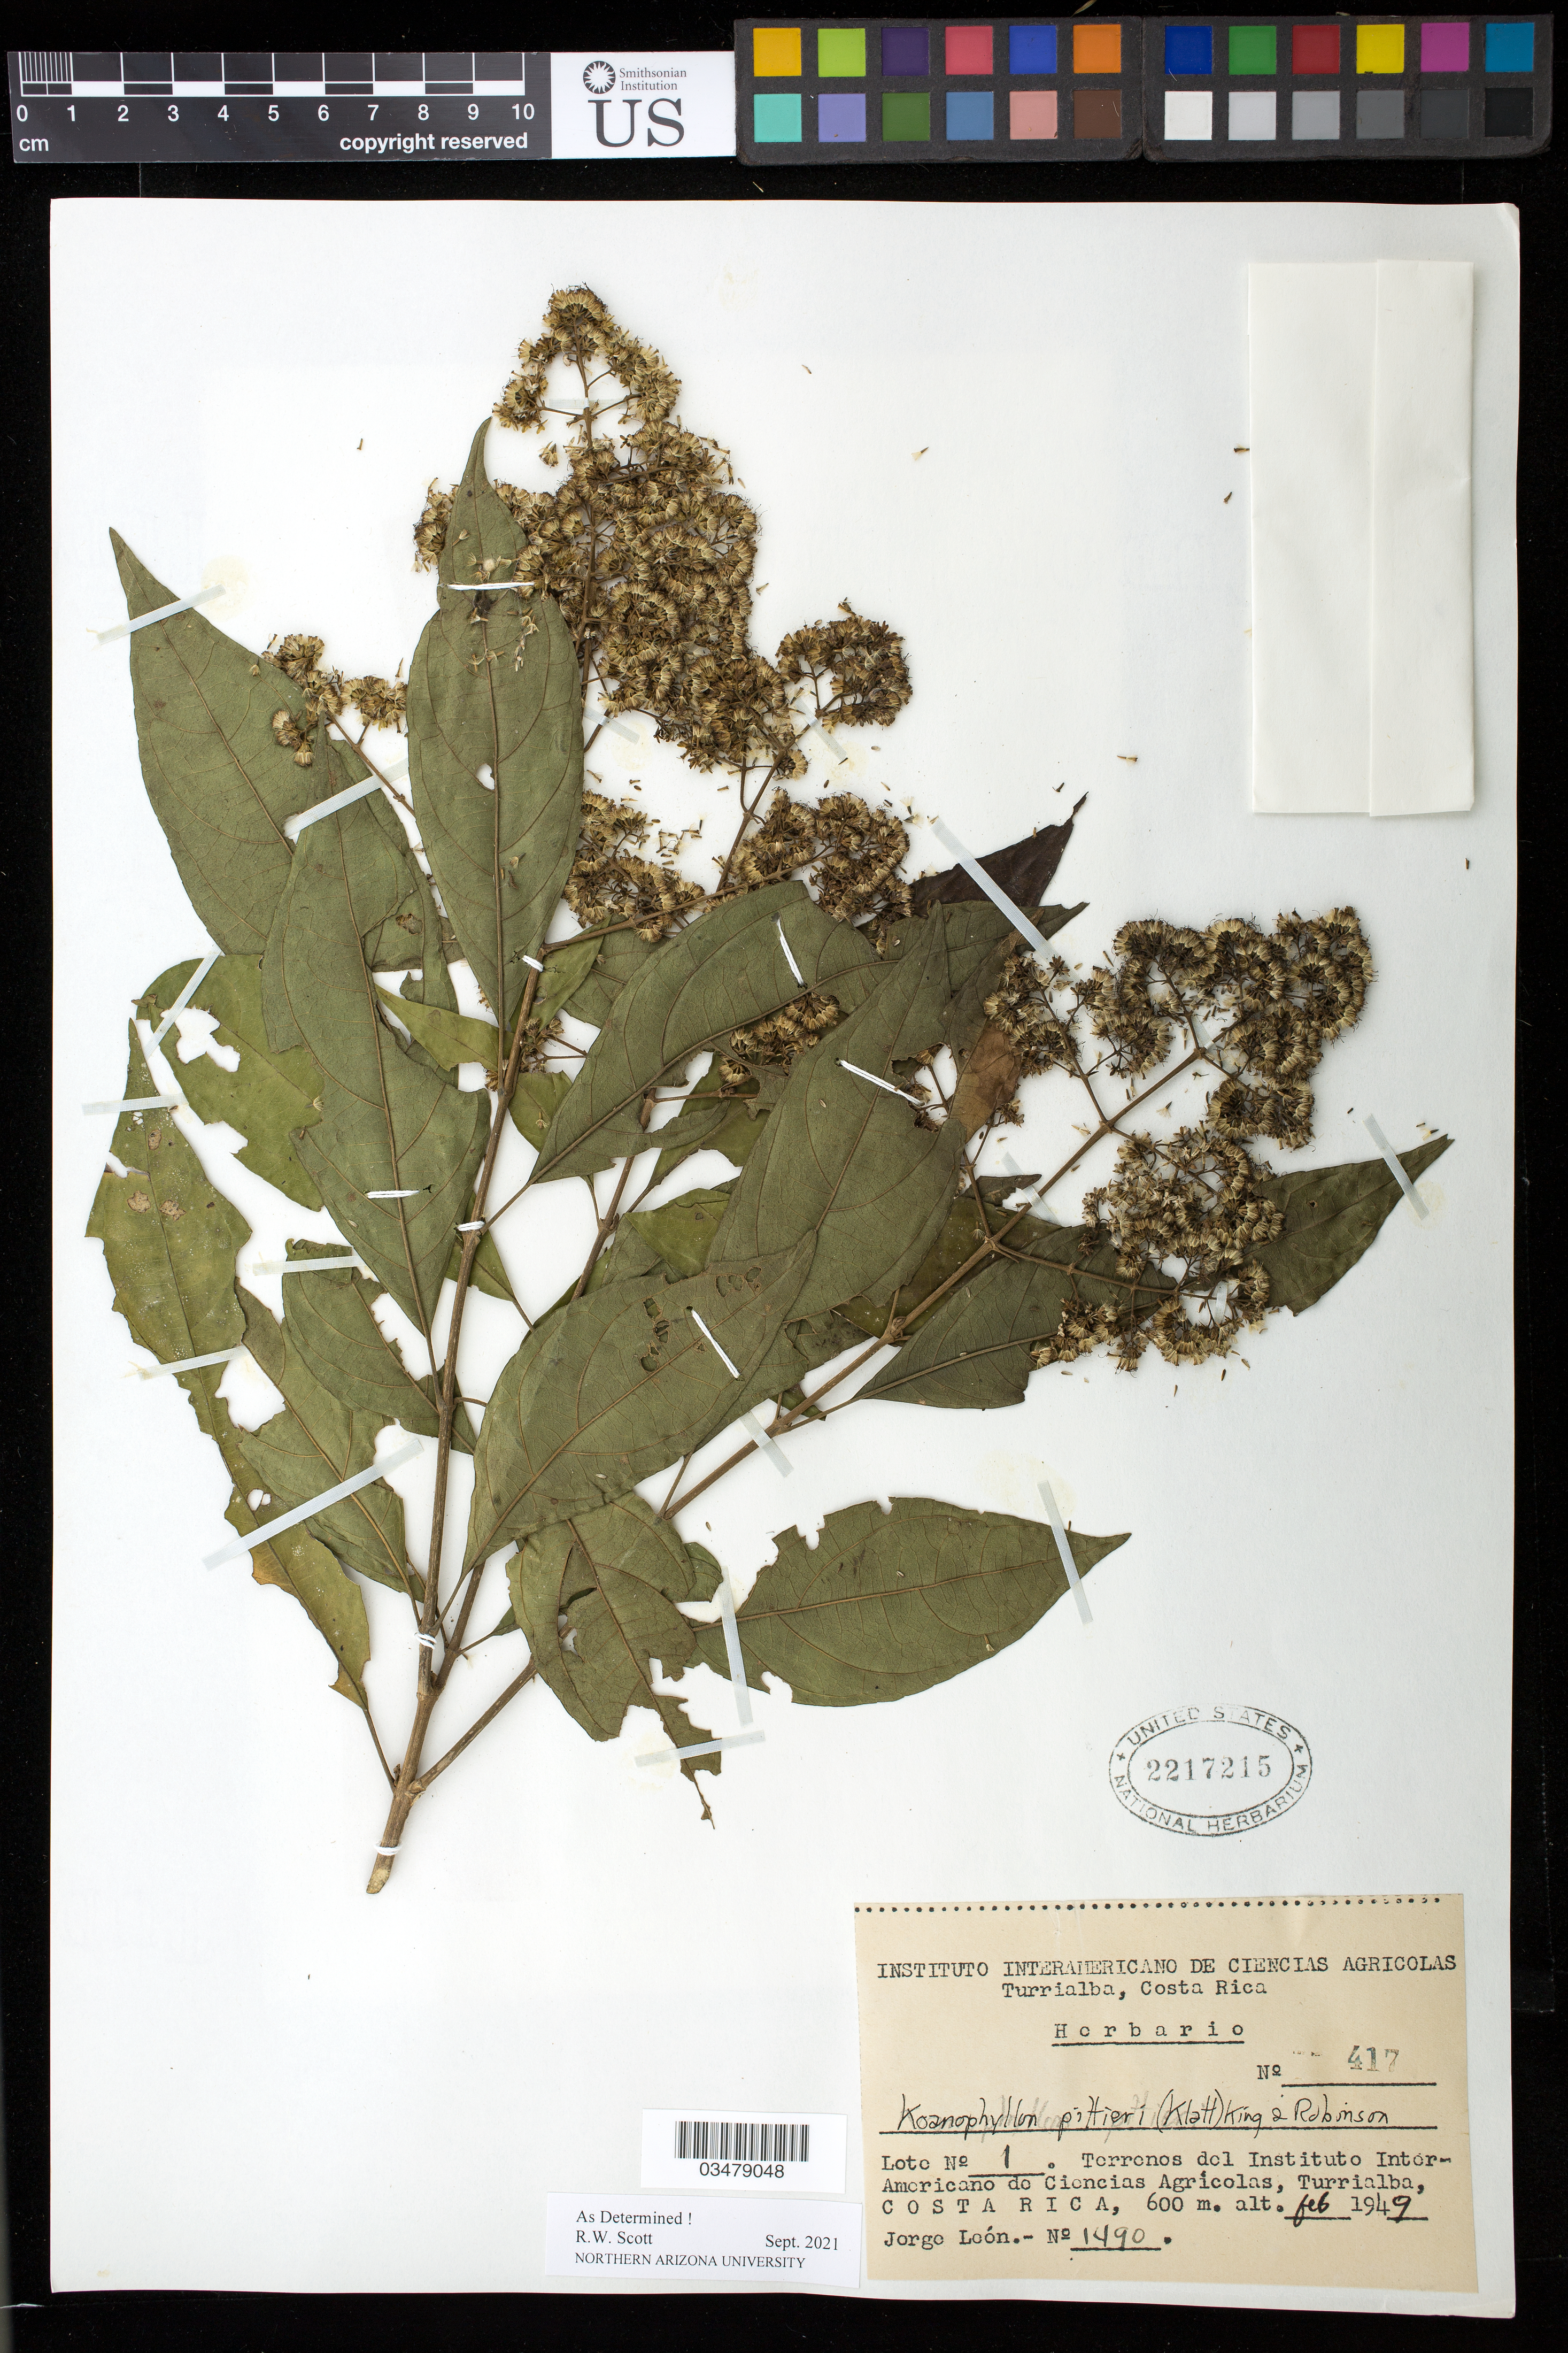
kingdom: Plantae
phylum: Tracheophyta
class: Magnoliopsida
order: Asterales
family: Asteraceae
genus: Koanophyllon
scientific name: Koanophyllon pittieri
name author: (Klatt) R.M. King & H. Rob.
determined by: Scott, R. W.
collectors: J. León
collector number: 1490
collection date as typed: Feb 1949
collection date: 1949-02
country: Costa Rica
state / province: Cartago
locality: Terrenos del Instituto Inter-americano de Ciencias Agricolas.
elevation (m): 600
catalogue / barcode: US 2217215